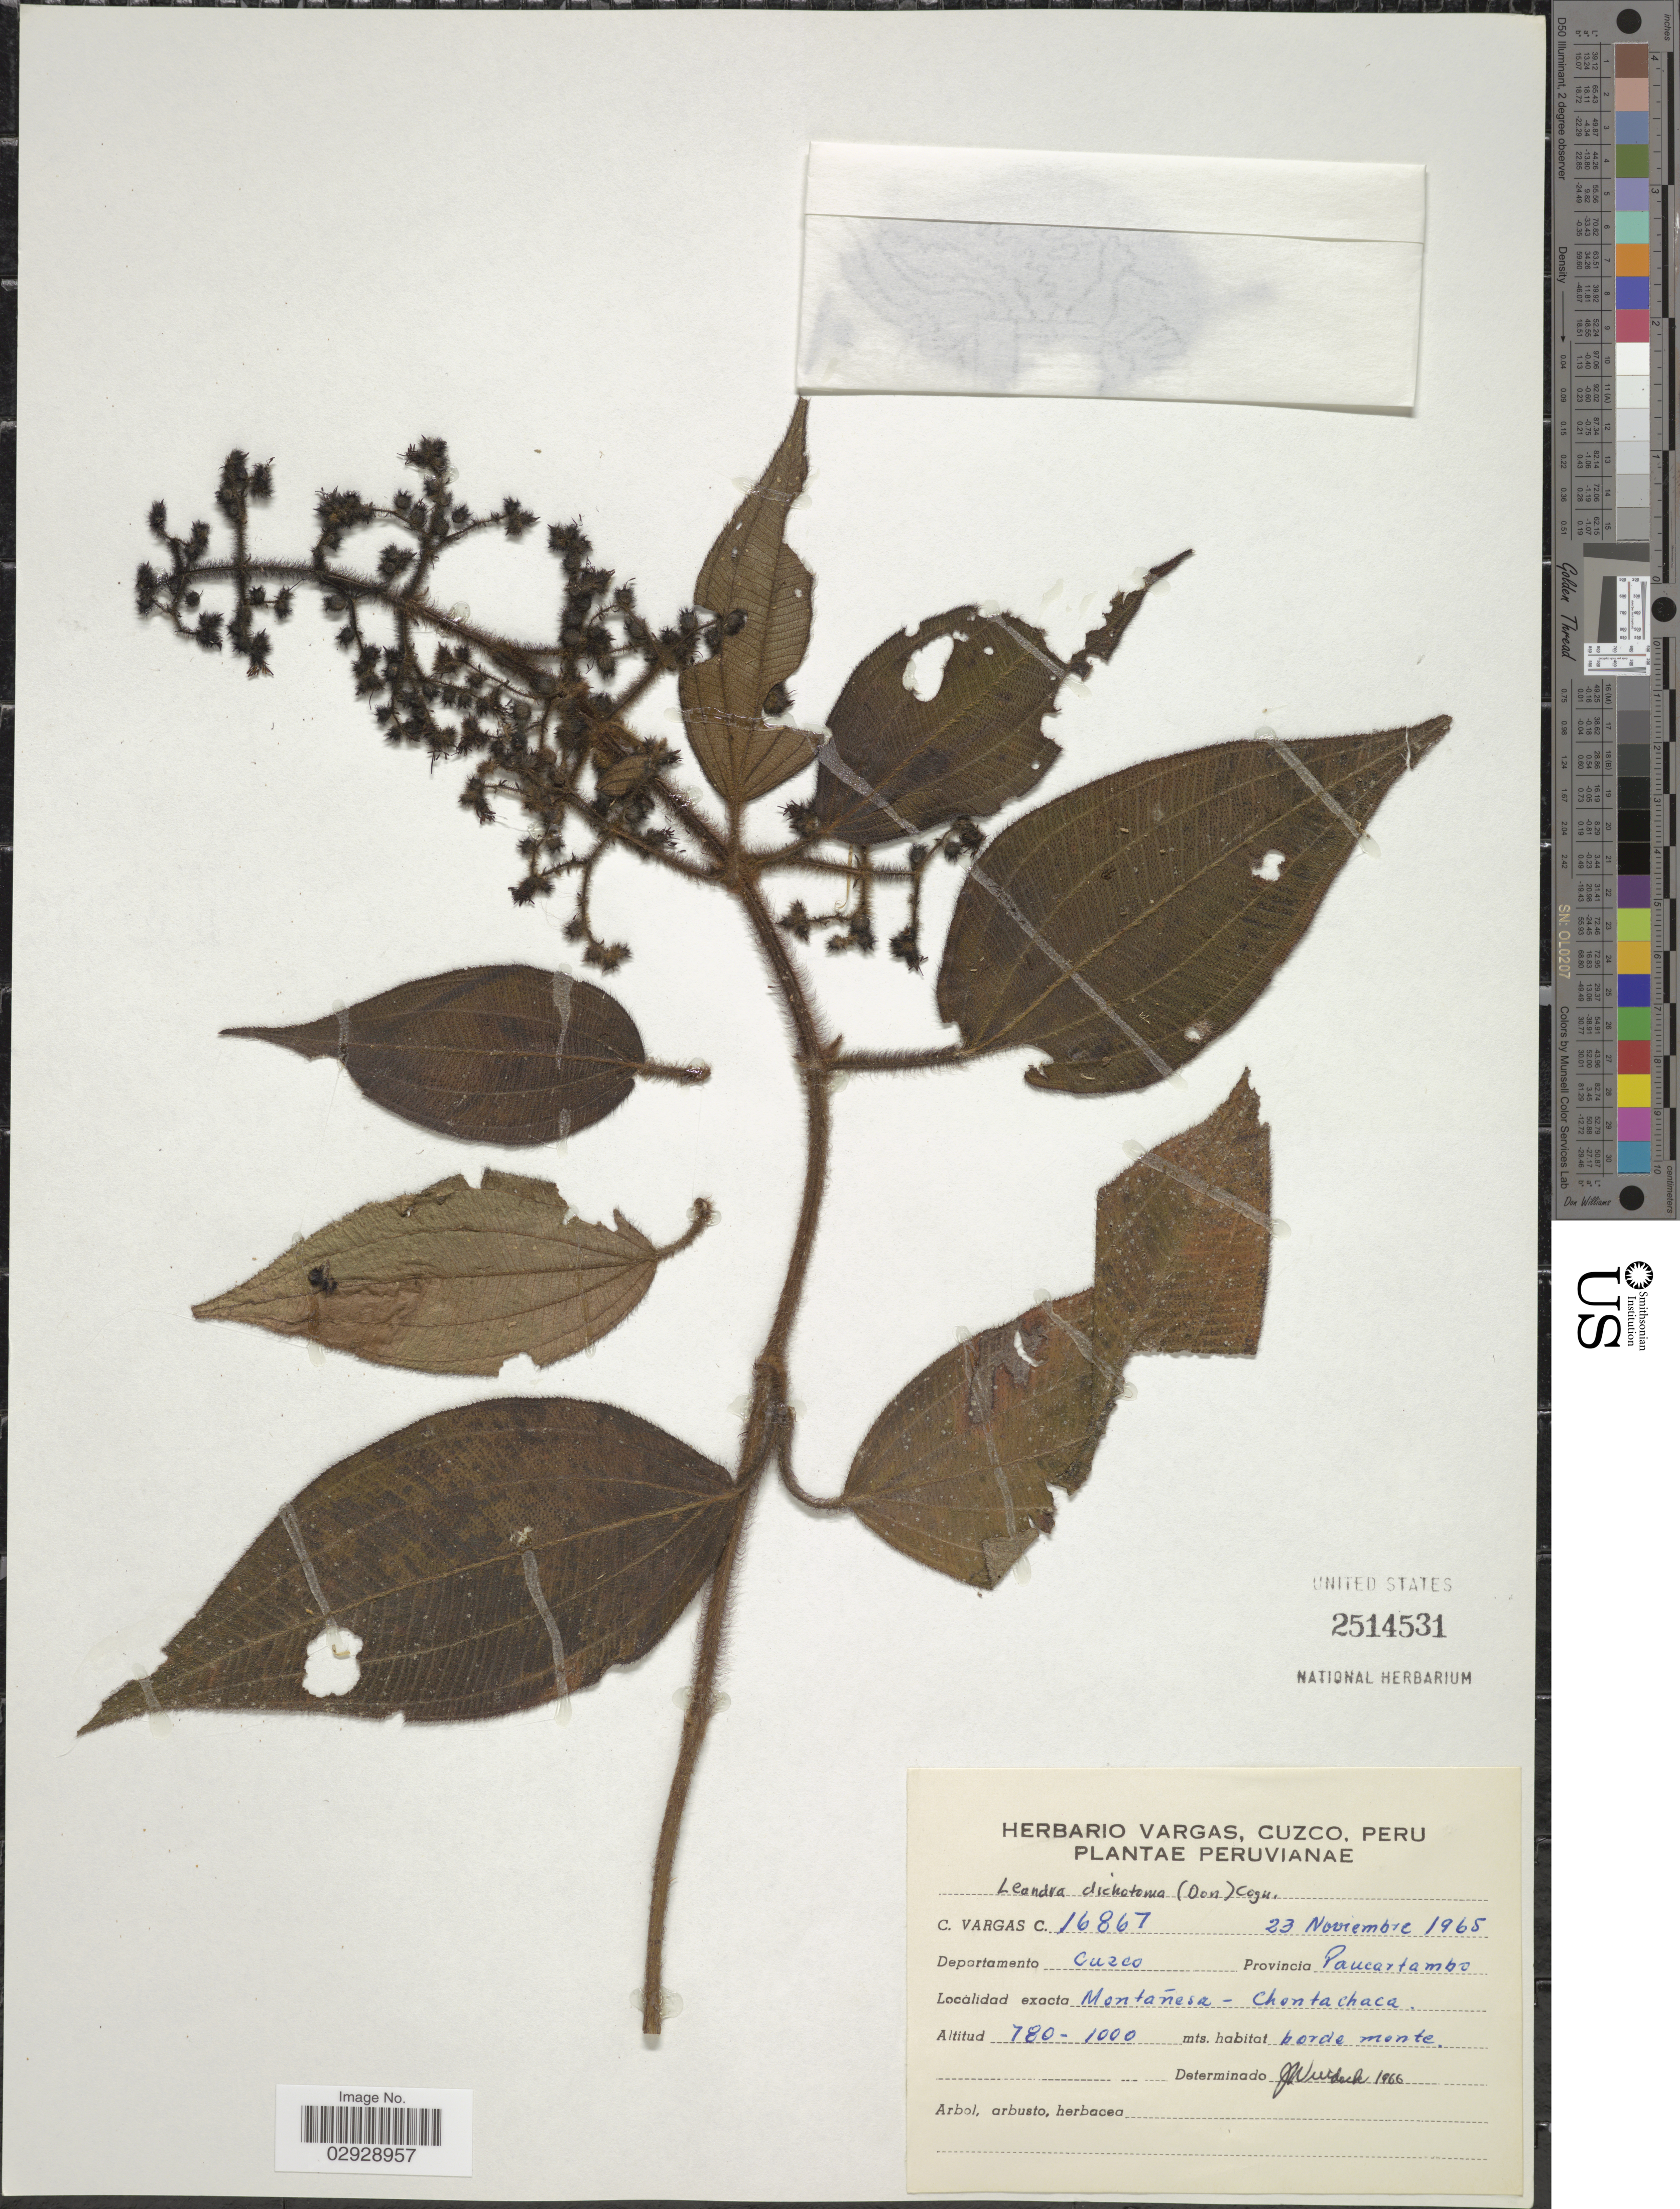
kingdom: Plantae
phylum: Tracheophyta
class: Magnoliopsida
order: Myrtales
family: Melastomataceae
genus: Leandra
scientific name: Leandra dichotoma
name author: (D. Don) Cogn.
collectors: C. Vargas Calderón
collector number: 16867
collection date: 1965-11-23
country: Peru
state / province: Cusco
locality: Departamento Cuzco. Provincia Paucartambo. Montañesa - Chontachaca.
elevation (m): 780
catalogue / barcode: US 2514531